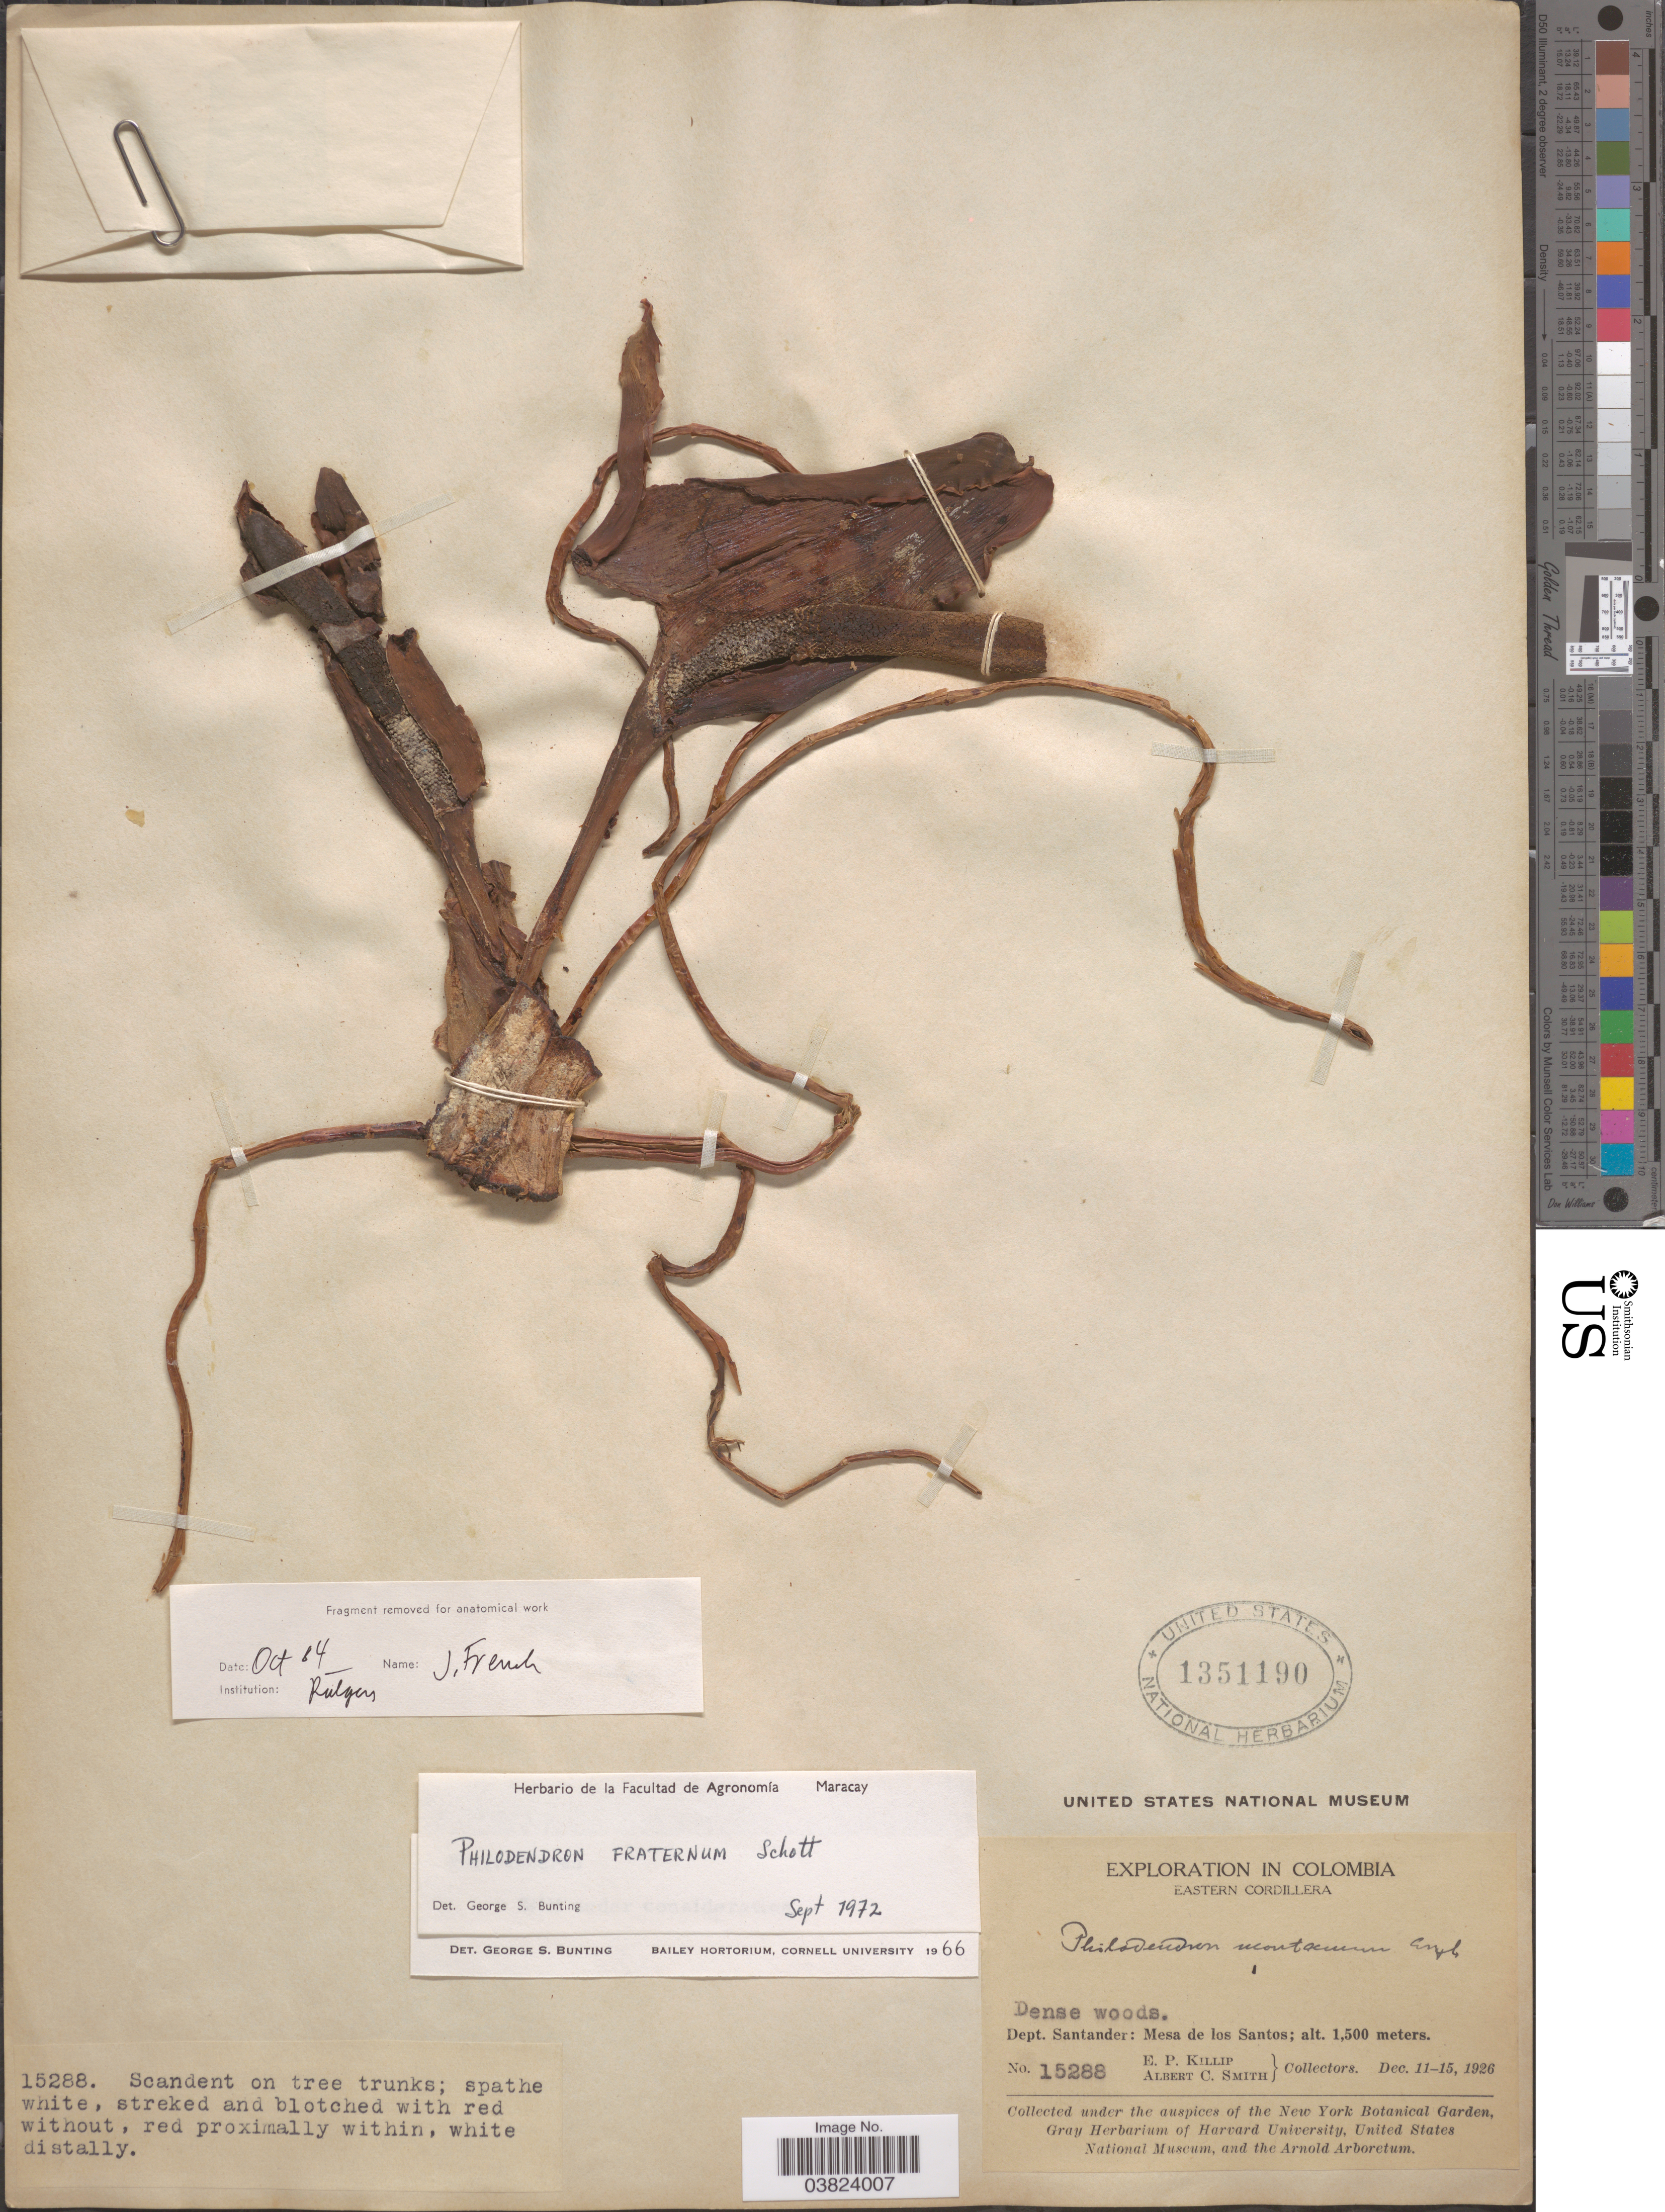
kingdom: Plantae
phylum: Tracheophyta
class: Liliopsida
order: Alismatales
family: Araceae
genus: Philodendron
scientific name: Philodendron fraternum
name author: Schott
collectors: E. P. Killip & A. C. Smith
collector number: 15288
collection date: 1926-12-11/1926-12-15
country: Colombia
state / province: Santander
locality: Dept. Santander: Mesa de los Santos.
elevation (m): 1500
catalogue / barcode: US 1351190